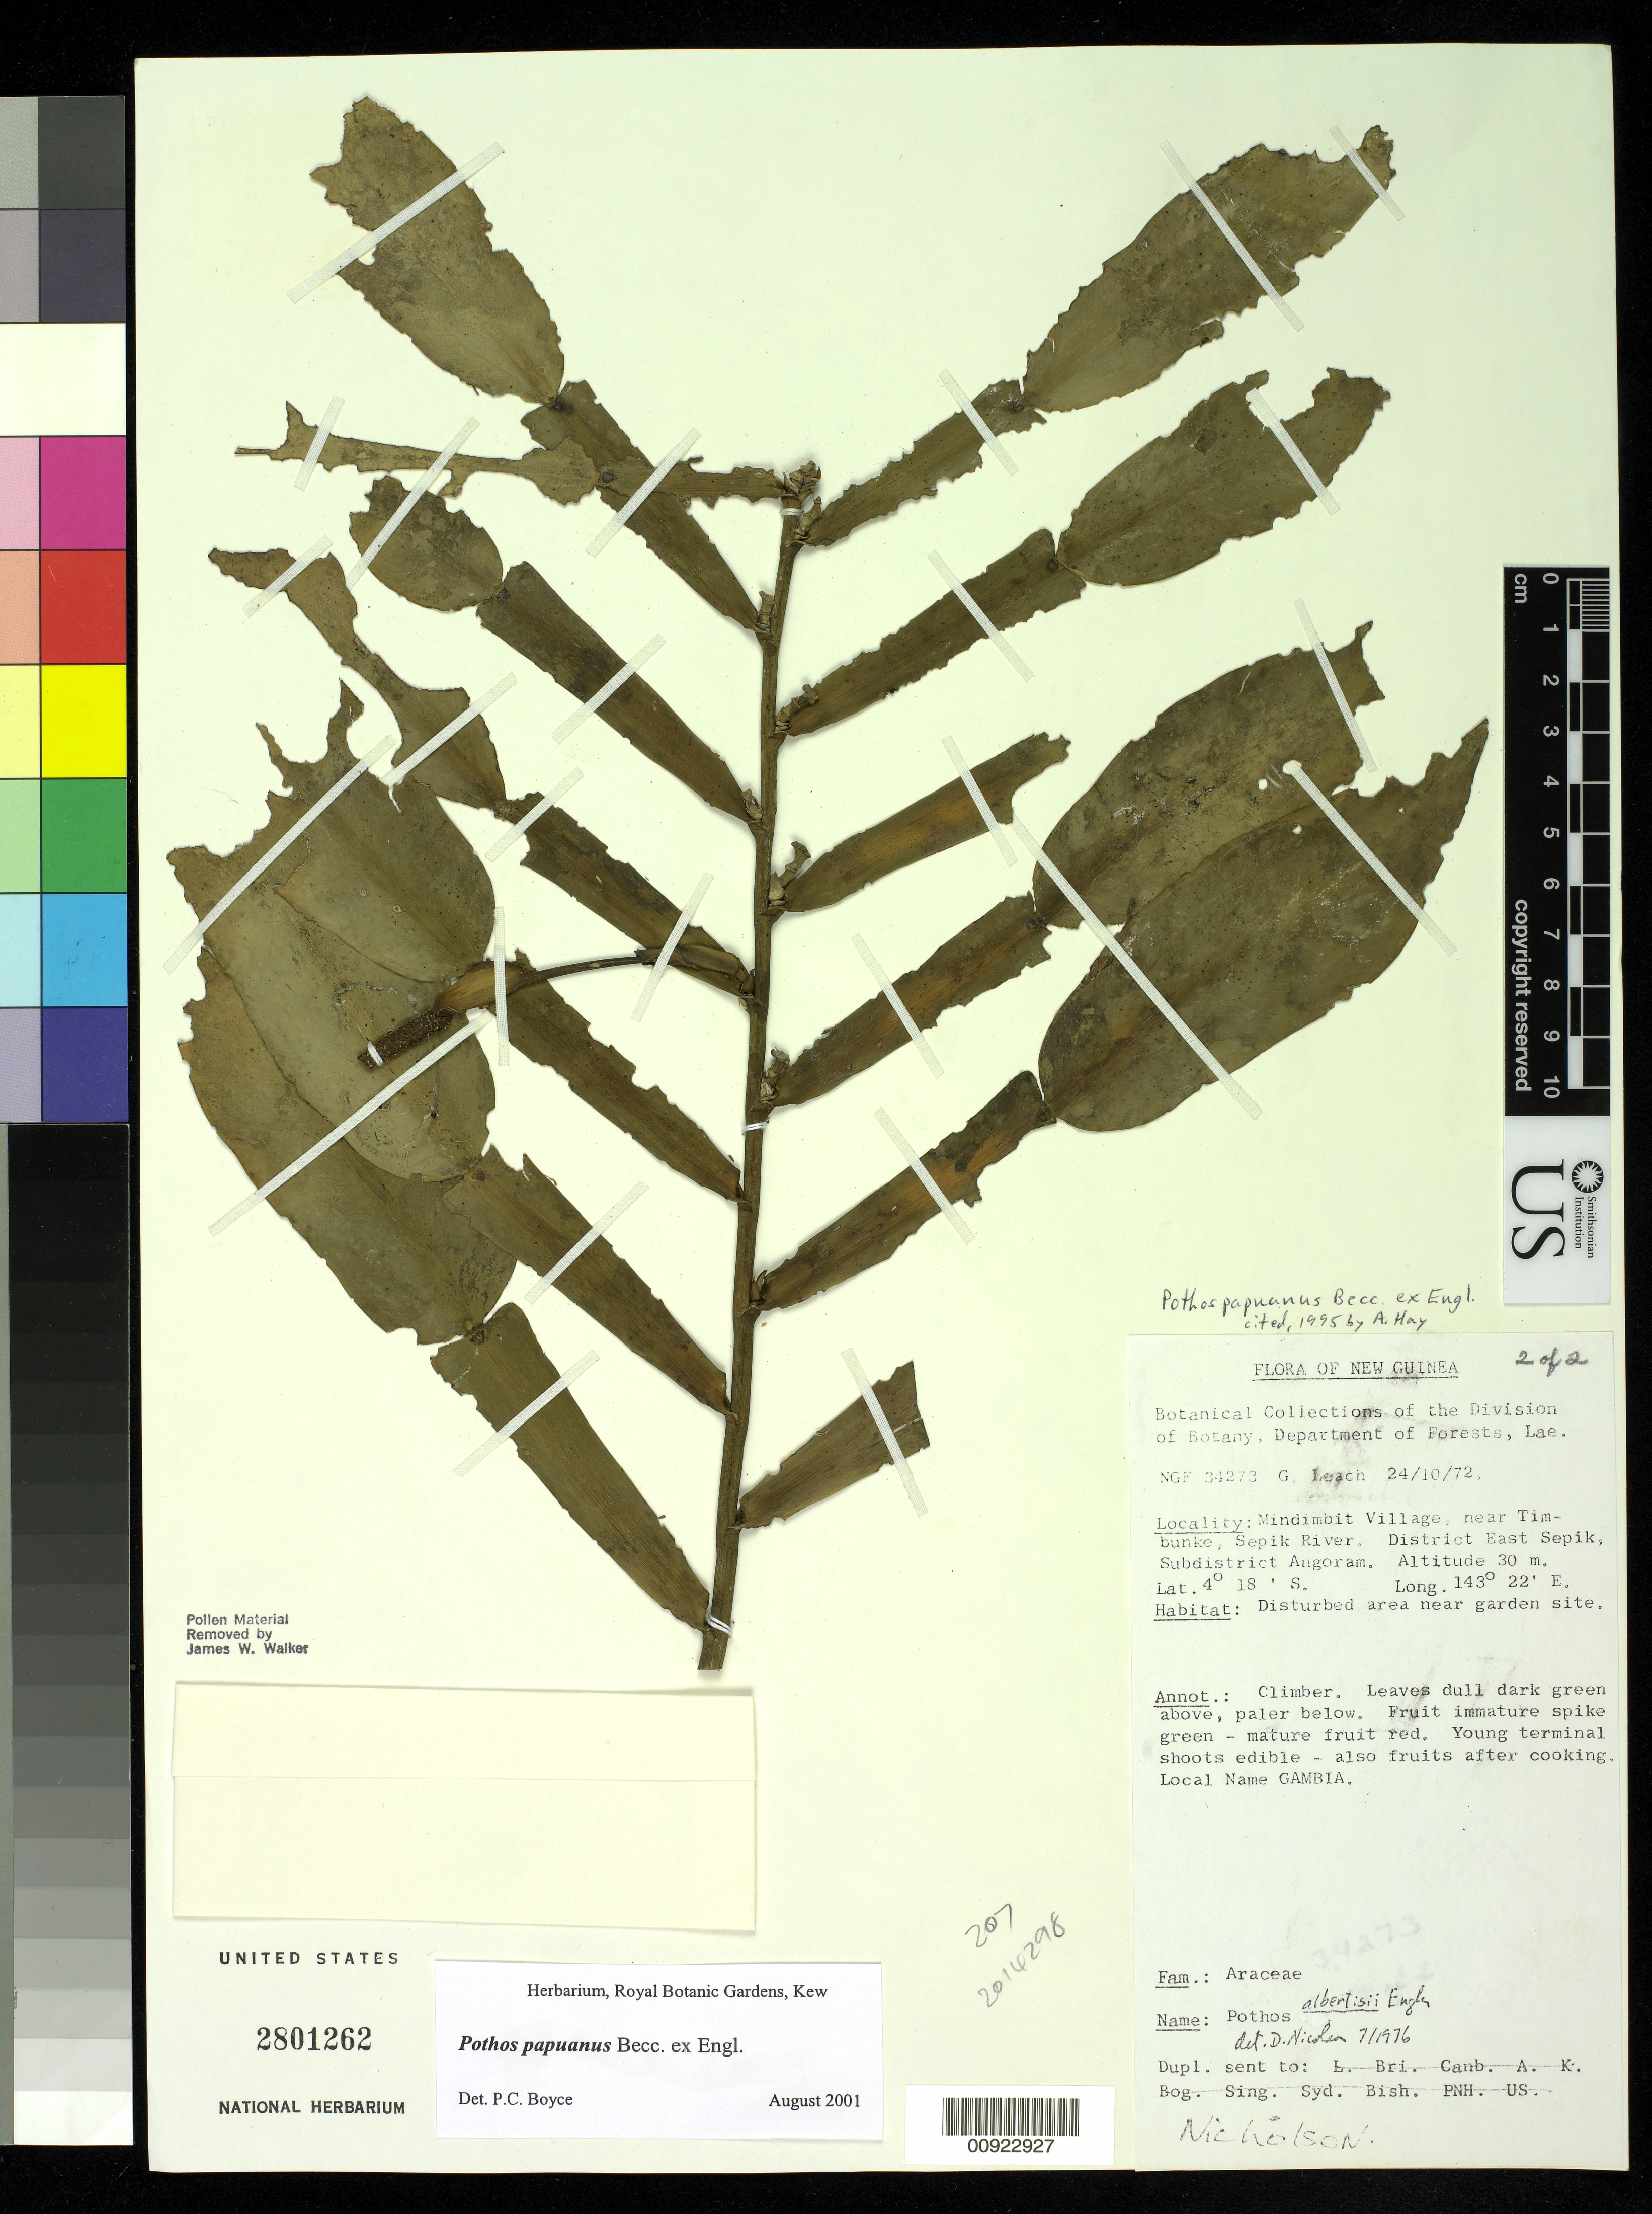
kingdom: Plantae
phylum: Tracheophyta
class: Liliopsida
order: Alismatales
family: Araceae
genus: Pothos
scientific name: Pothos papuanus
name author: Becc. ex Engl.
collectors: G. Leach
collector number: NGF 34273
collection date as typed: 24 Oct 1972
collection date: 1972-10-24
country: Papua New Guinea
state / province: East Sepik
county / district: Angoram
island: New Guinea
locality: Mindimbit Village, near Timbunke, Sepik River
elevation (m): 30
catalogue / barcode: US 2801262